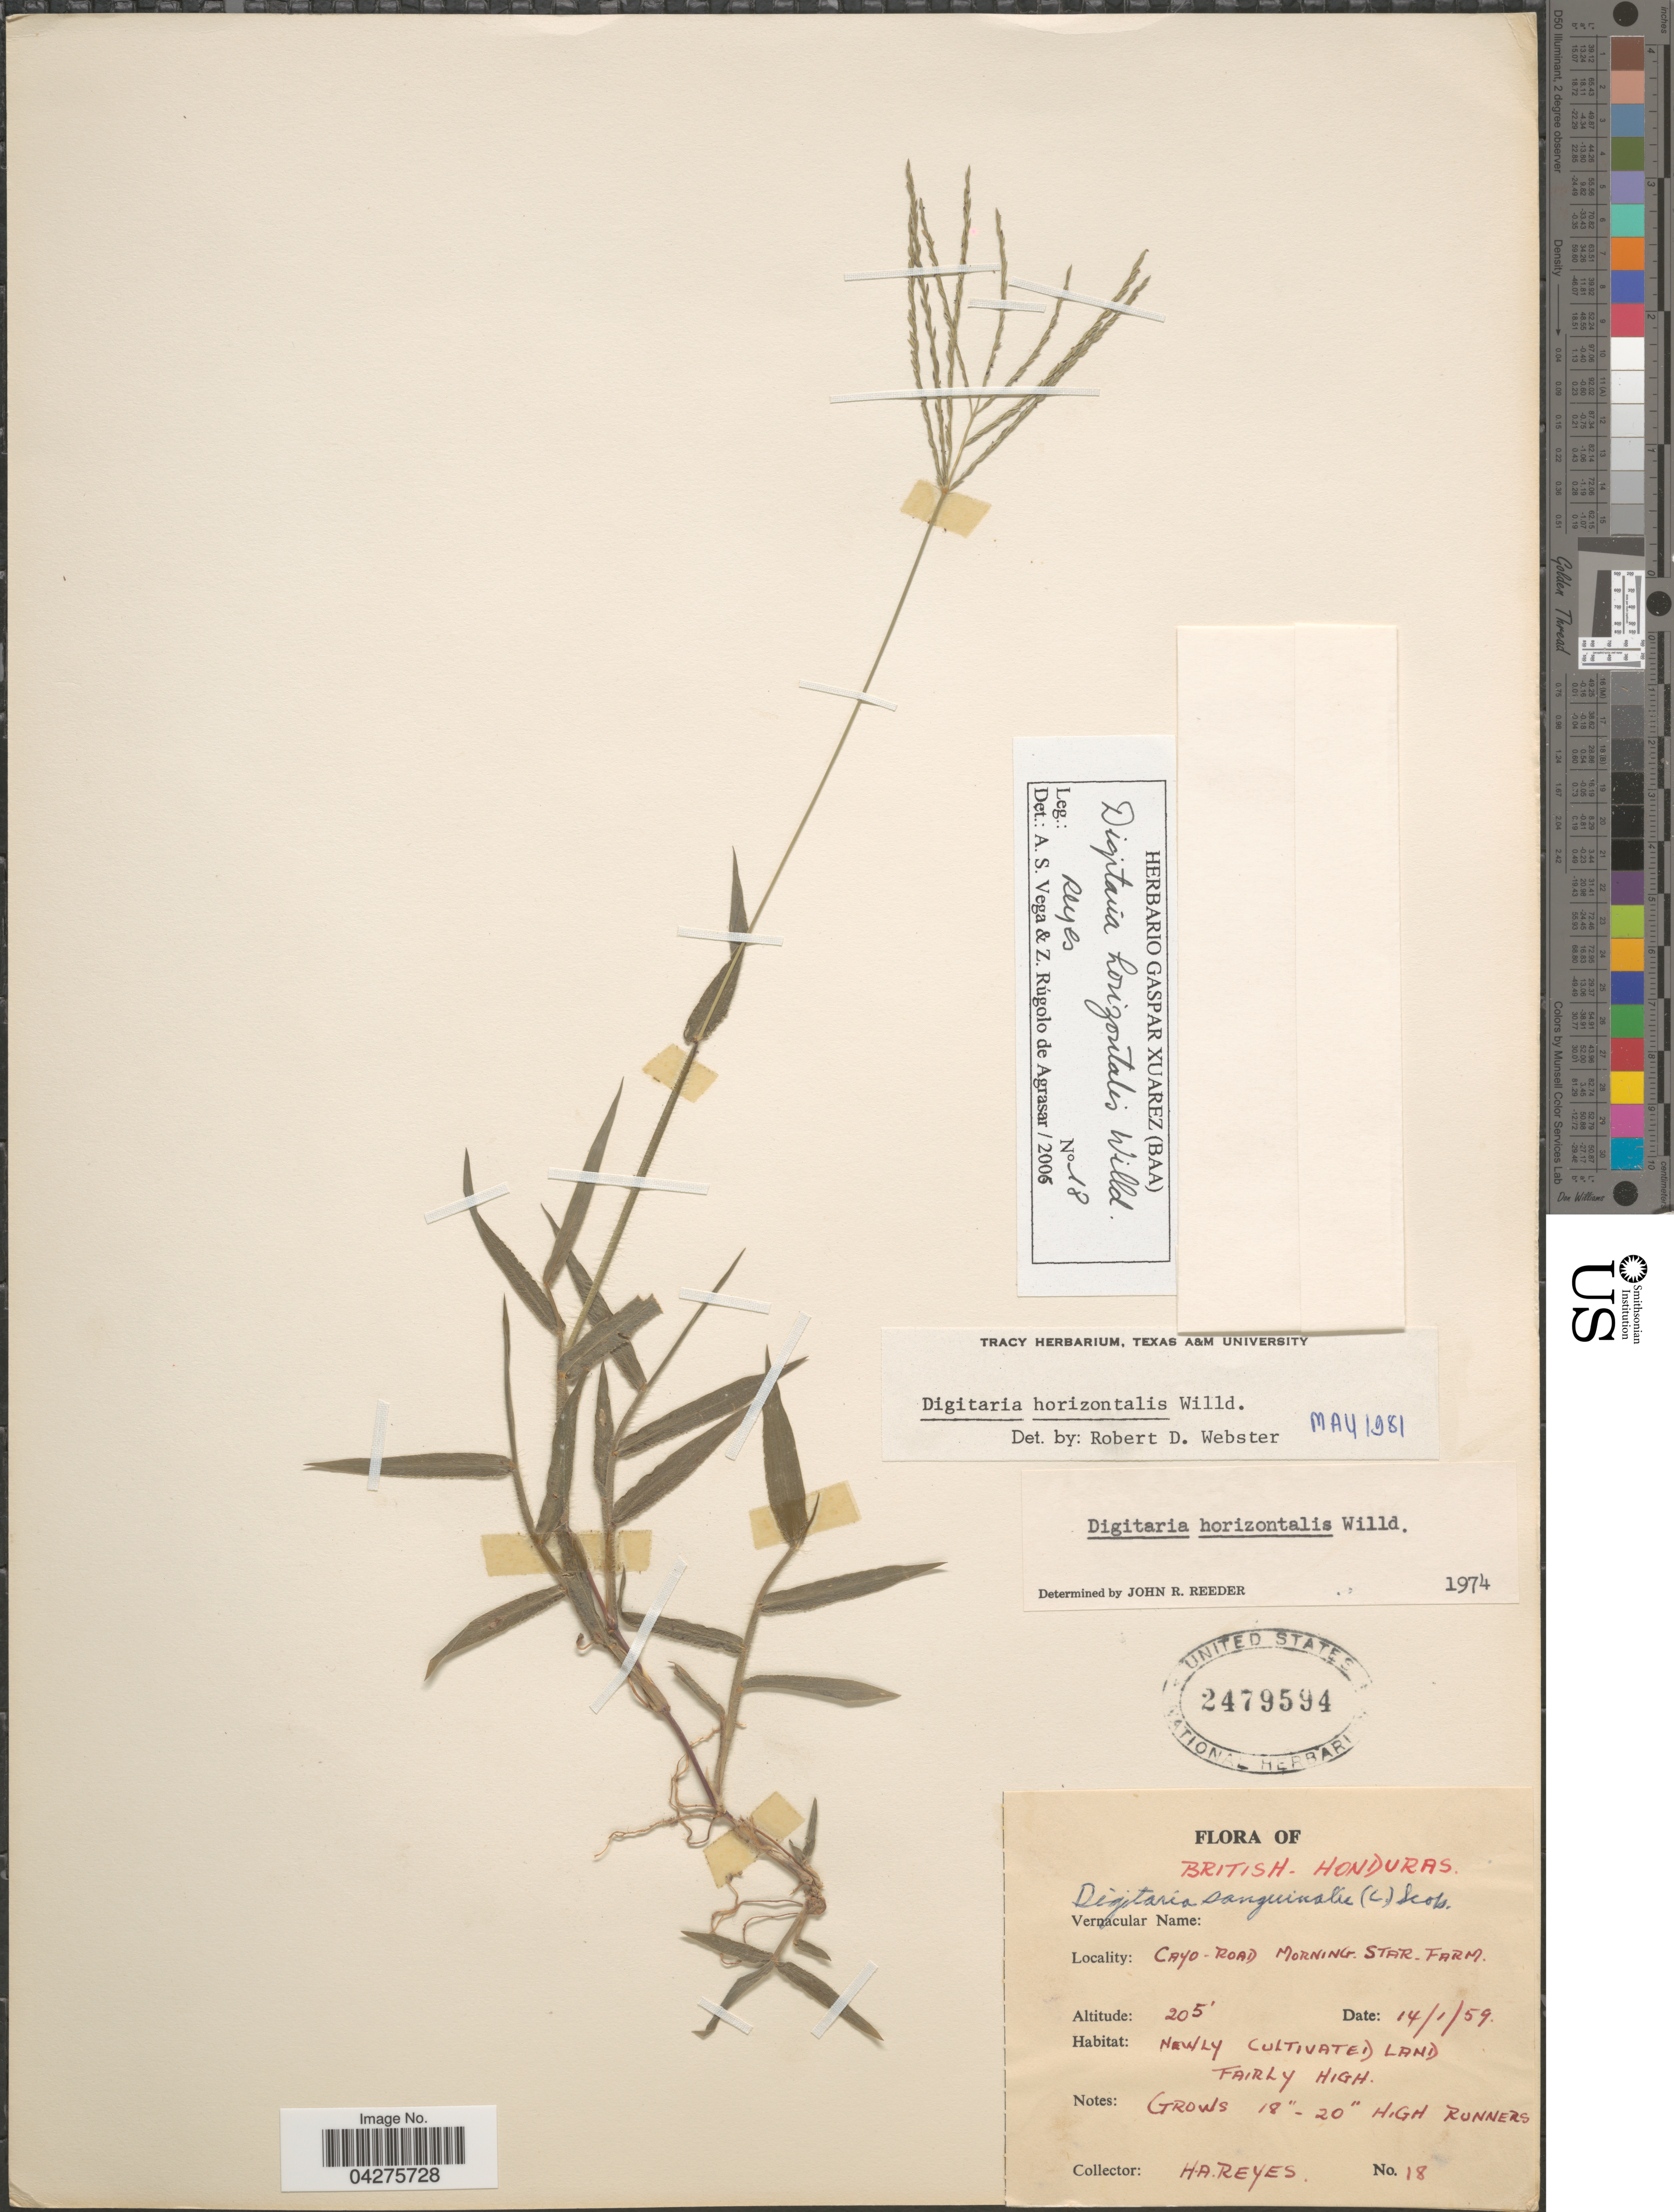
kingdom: Plantae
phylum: Tracheophyta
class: Liliopsida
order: Poales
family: Poaceae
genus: Digitaria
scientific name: Digitaria horizontalis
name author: Willd.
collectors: H. Reyes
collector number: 18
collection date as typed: Transcribed d/m/y: 14/1/59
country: Belize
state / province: Cayo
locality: British-Honduras. Cayo- Road Morning Star. Farm.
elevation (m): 62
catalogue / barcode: US 2479594